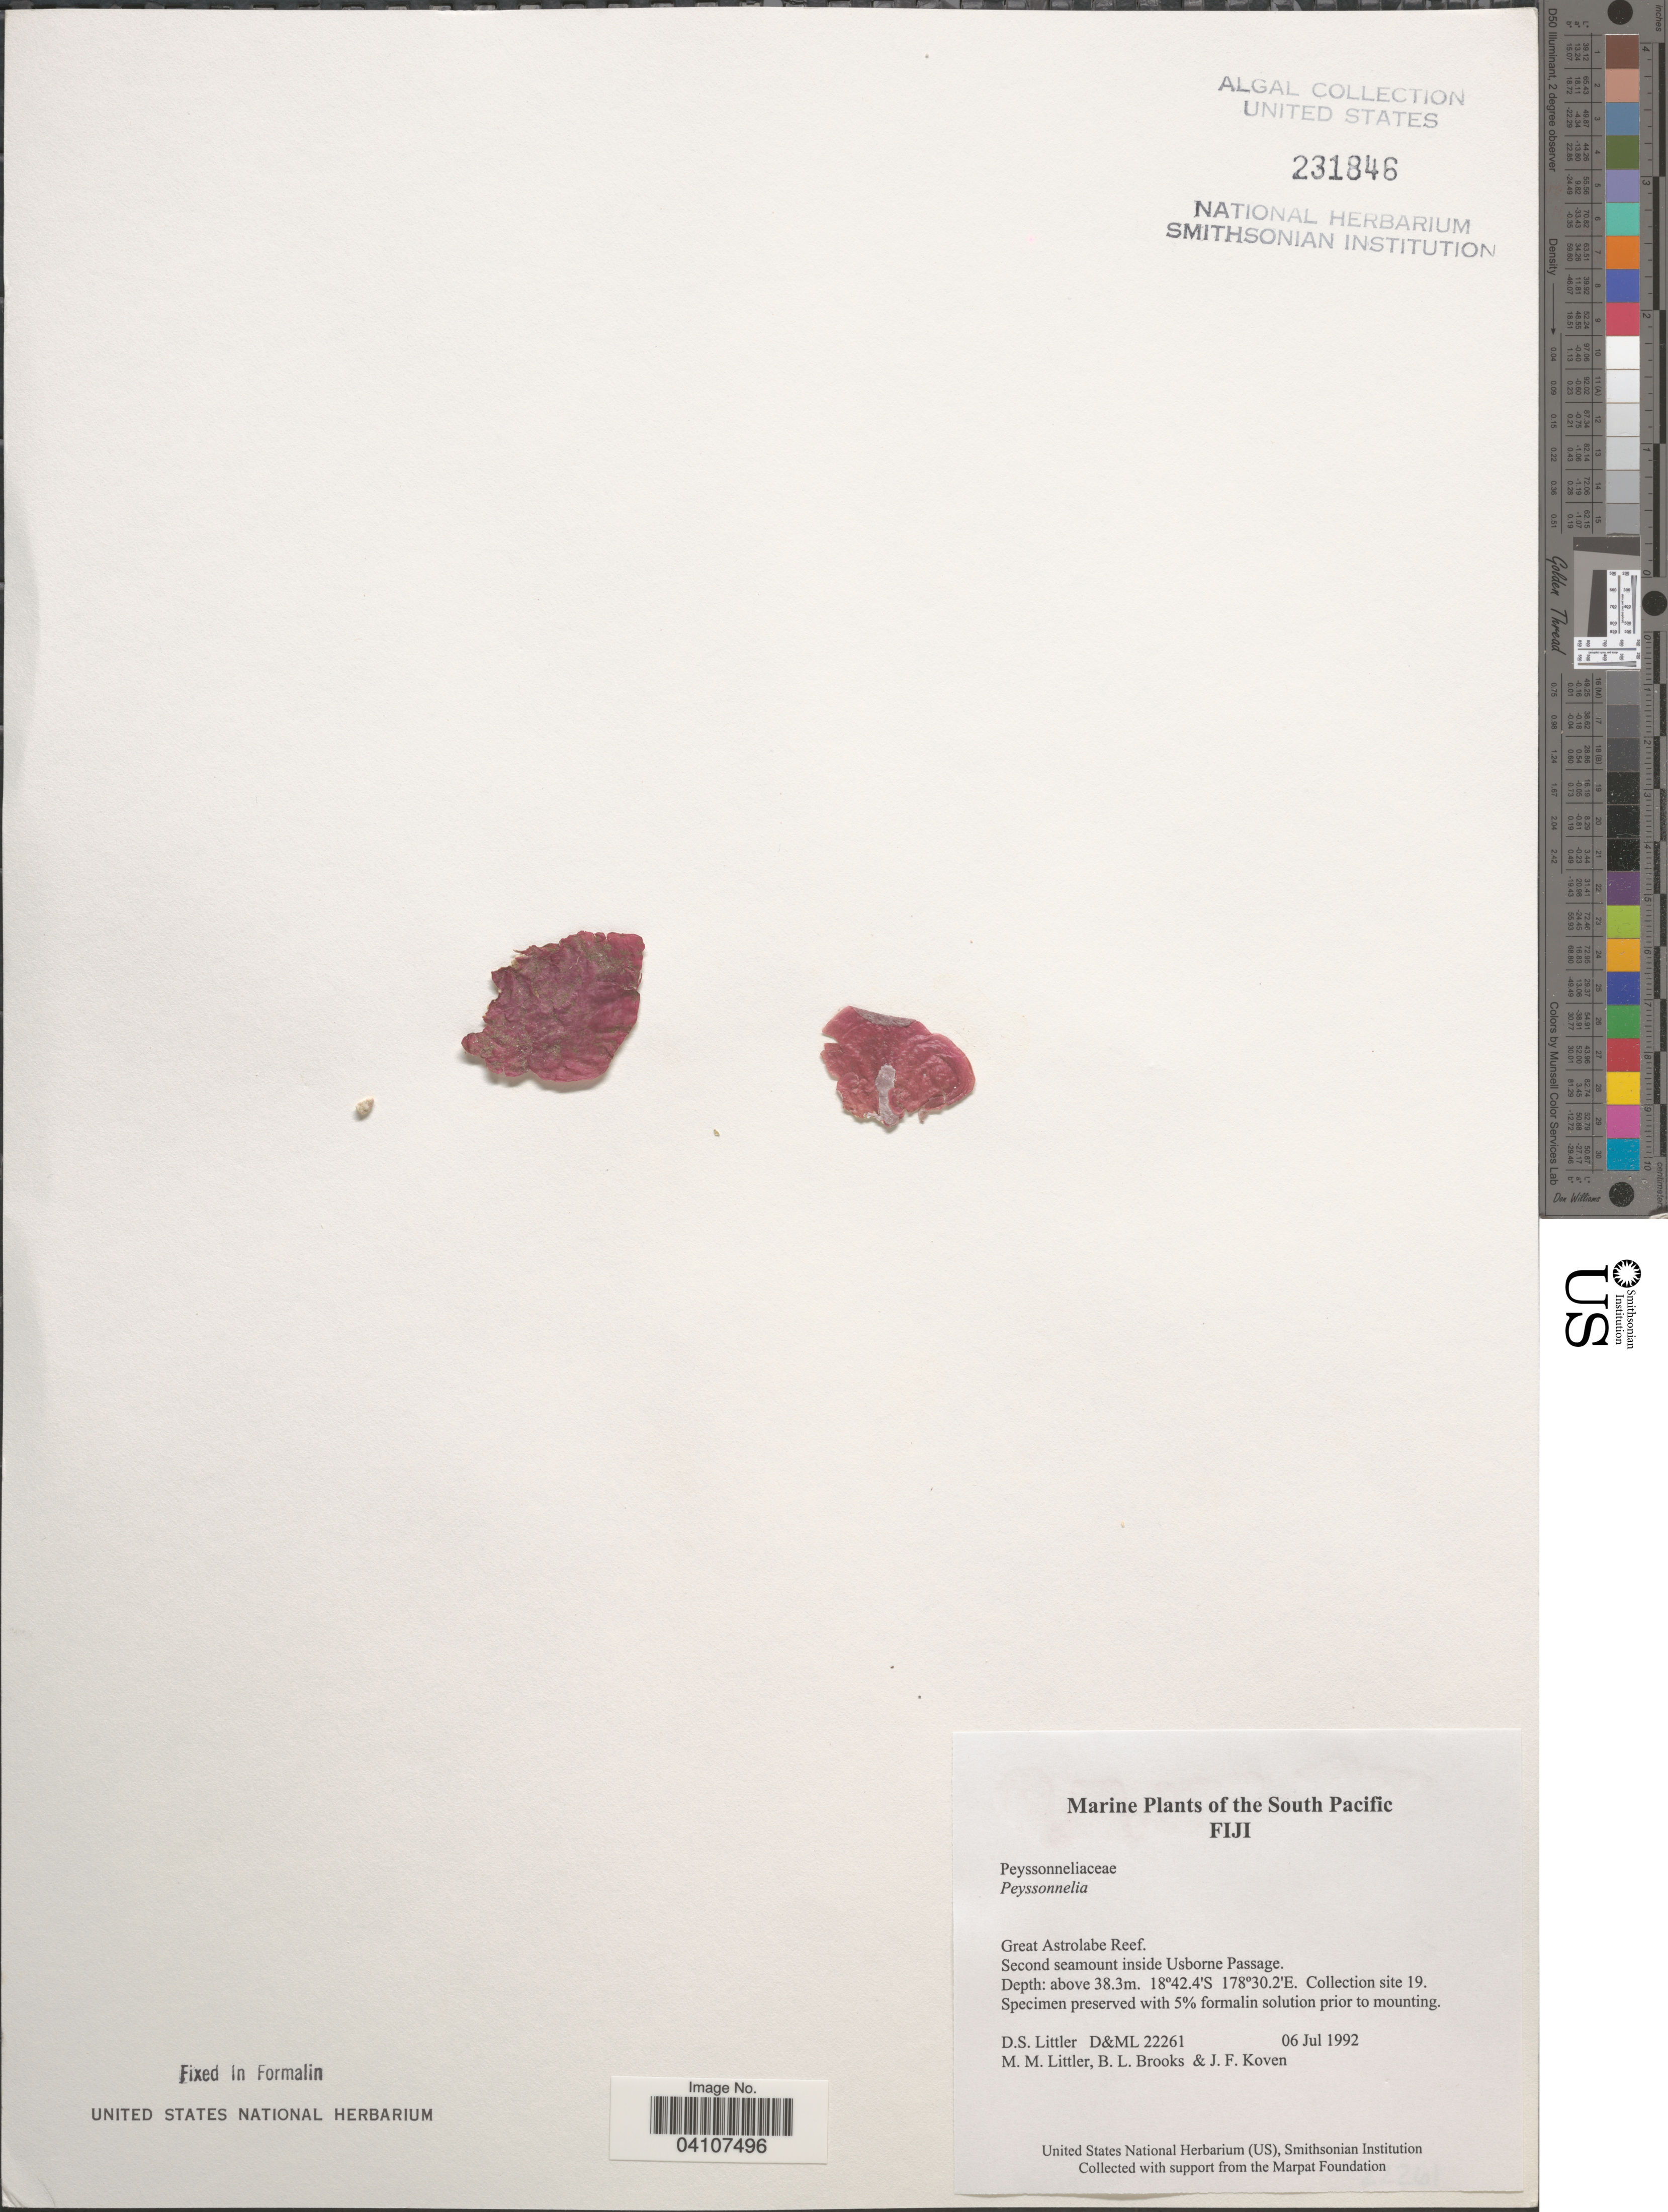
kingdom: Plantae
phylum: Rhodophyta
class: Florideophyceae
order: Peyssonneliales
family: Peyssonneliaceae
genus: Peyssonnelia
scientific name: Peyssonnelia sp.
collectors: D. S. Littler, B. Brooks & J. Koven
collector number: D&ML 22261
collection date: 1992-07-06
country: Fiji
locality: The South Pacific. Great Astrolabe Reef. Second seamount inside Usborne Passage. Collection site 19.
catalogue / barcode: US 231846